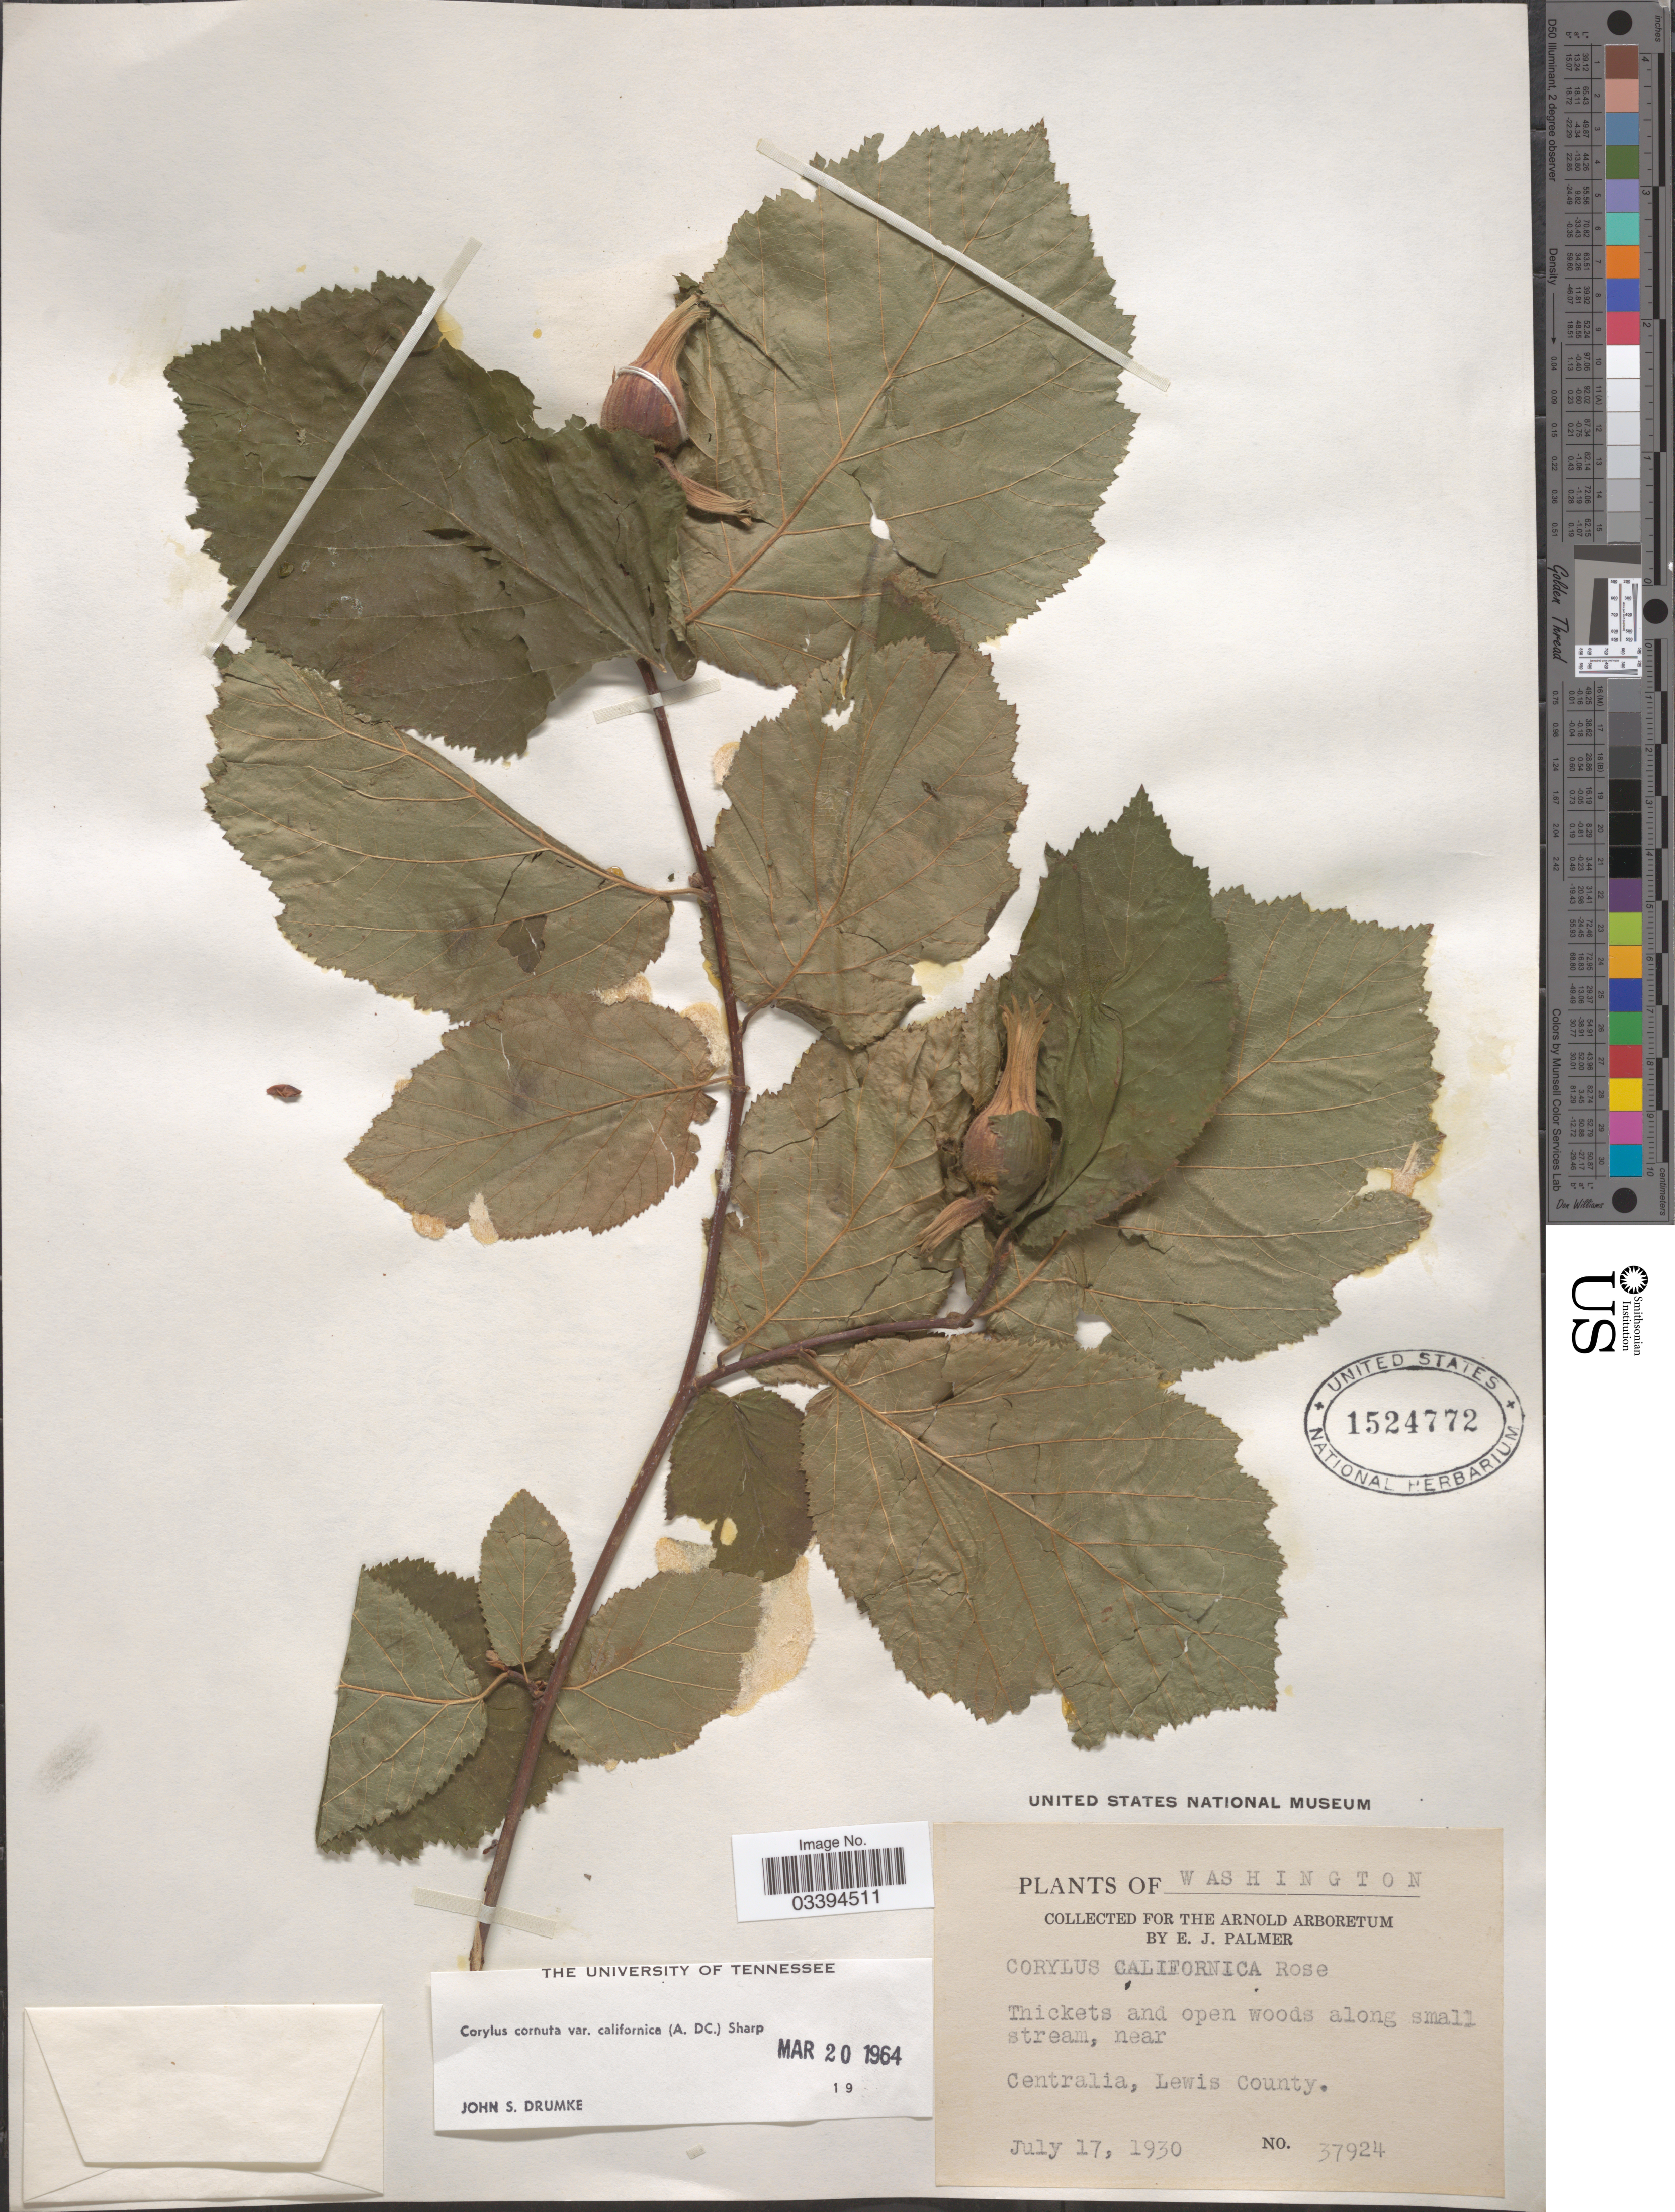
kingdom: Plantae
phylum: Tracheophyta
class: Magnoliopsida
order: Fagales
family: Betulaceae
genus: Corylus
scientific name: Corylus californica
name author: (A. DC.) Rose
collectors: E. J. Palmer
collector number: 37924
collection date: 1930-07-17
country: United States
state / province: Washington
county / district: Lewis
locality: Thickets and open woods along small stream, near Centralia, Lewis Co.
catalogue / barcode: US 1524772